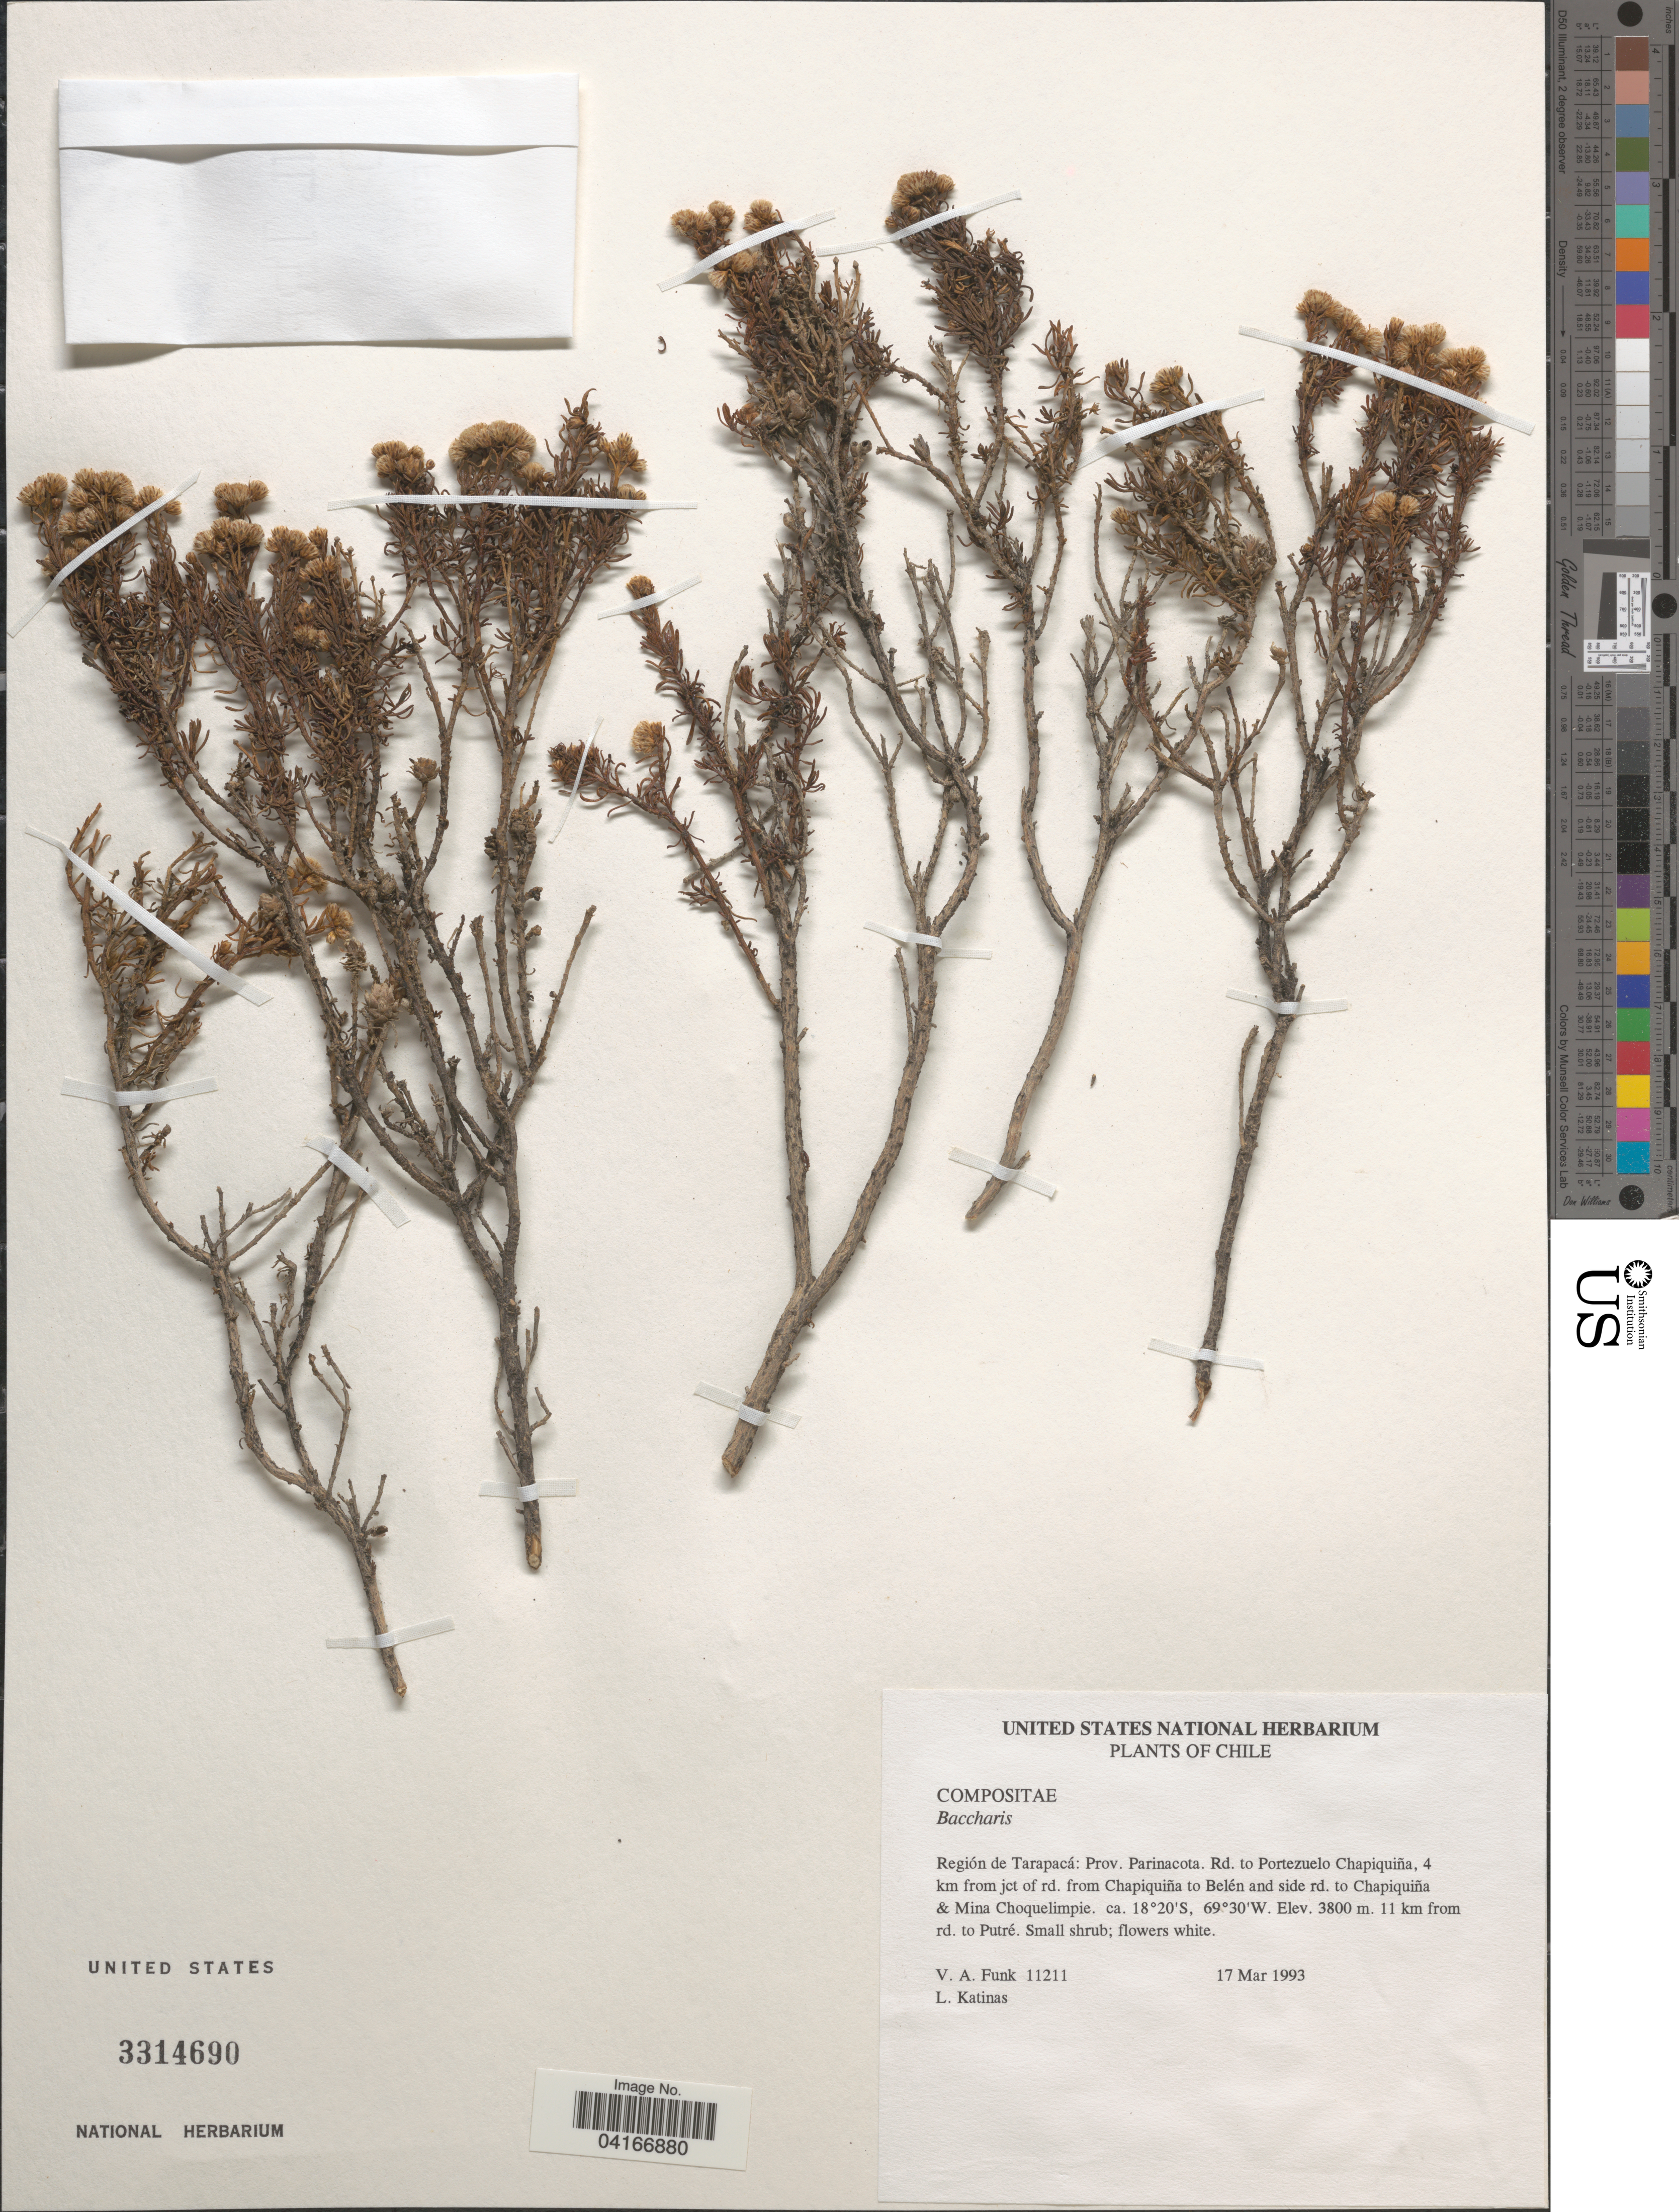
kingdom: Plantae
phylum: Tracheophyta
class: Magnoliopsida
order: Asterales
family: Asteraceae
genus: Baccharis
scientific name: Baccharis sp.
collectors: V. Funk & L. Katinas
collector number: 11211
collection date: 1993-03-17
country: Chile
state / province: Tarapacá (I)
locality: Región de Tarapacá: Prov. Parinacota. Rd. to Portezuelo Chapiquiña, 4 km from jct of rd. from Chapiquiña to Belén and side rd. to Chapiquiña & Mina Choquelimpie. 11 km from rd. to Putré.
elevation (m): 3800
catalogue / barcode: US 3314690